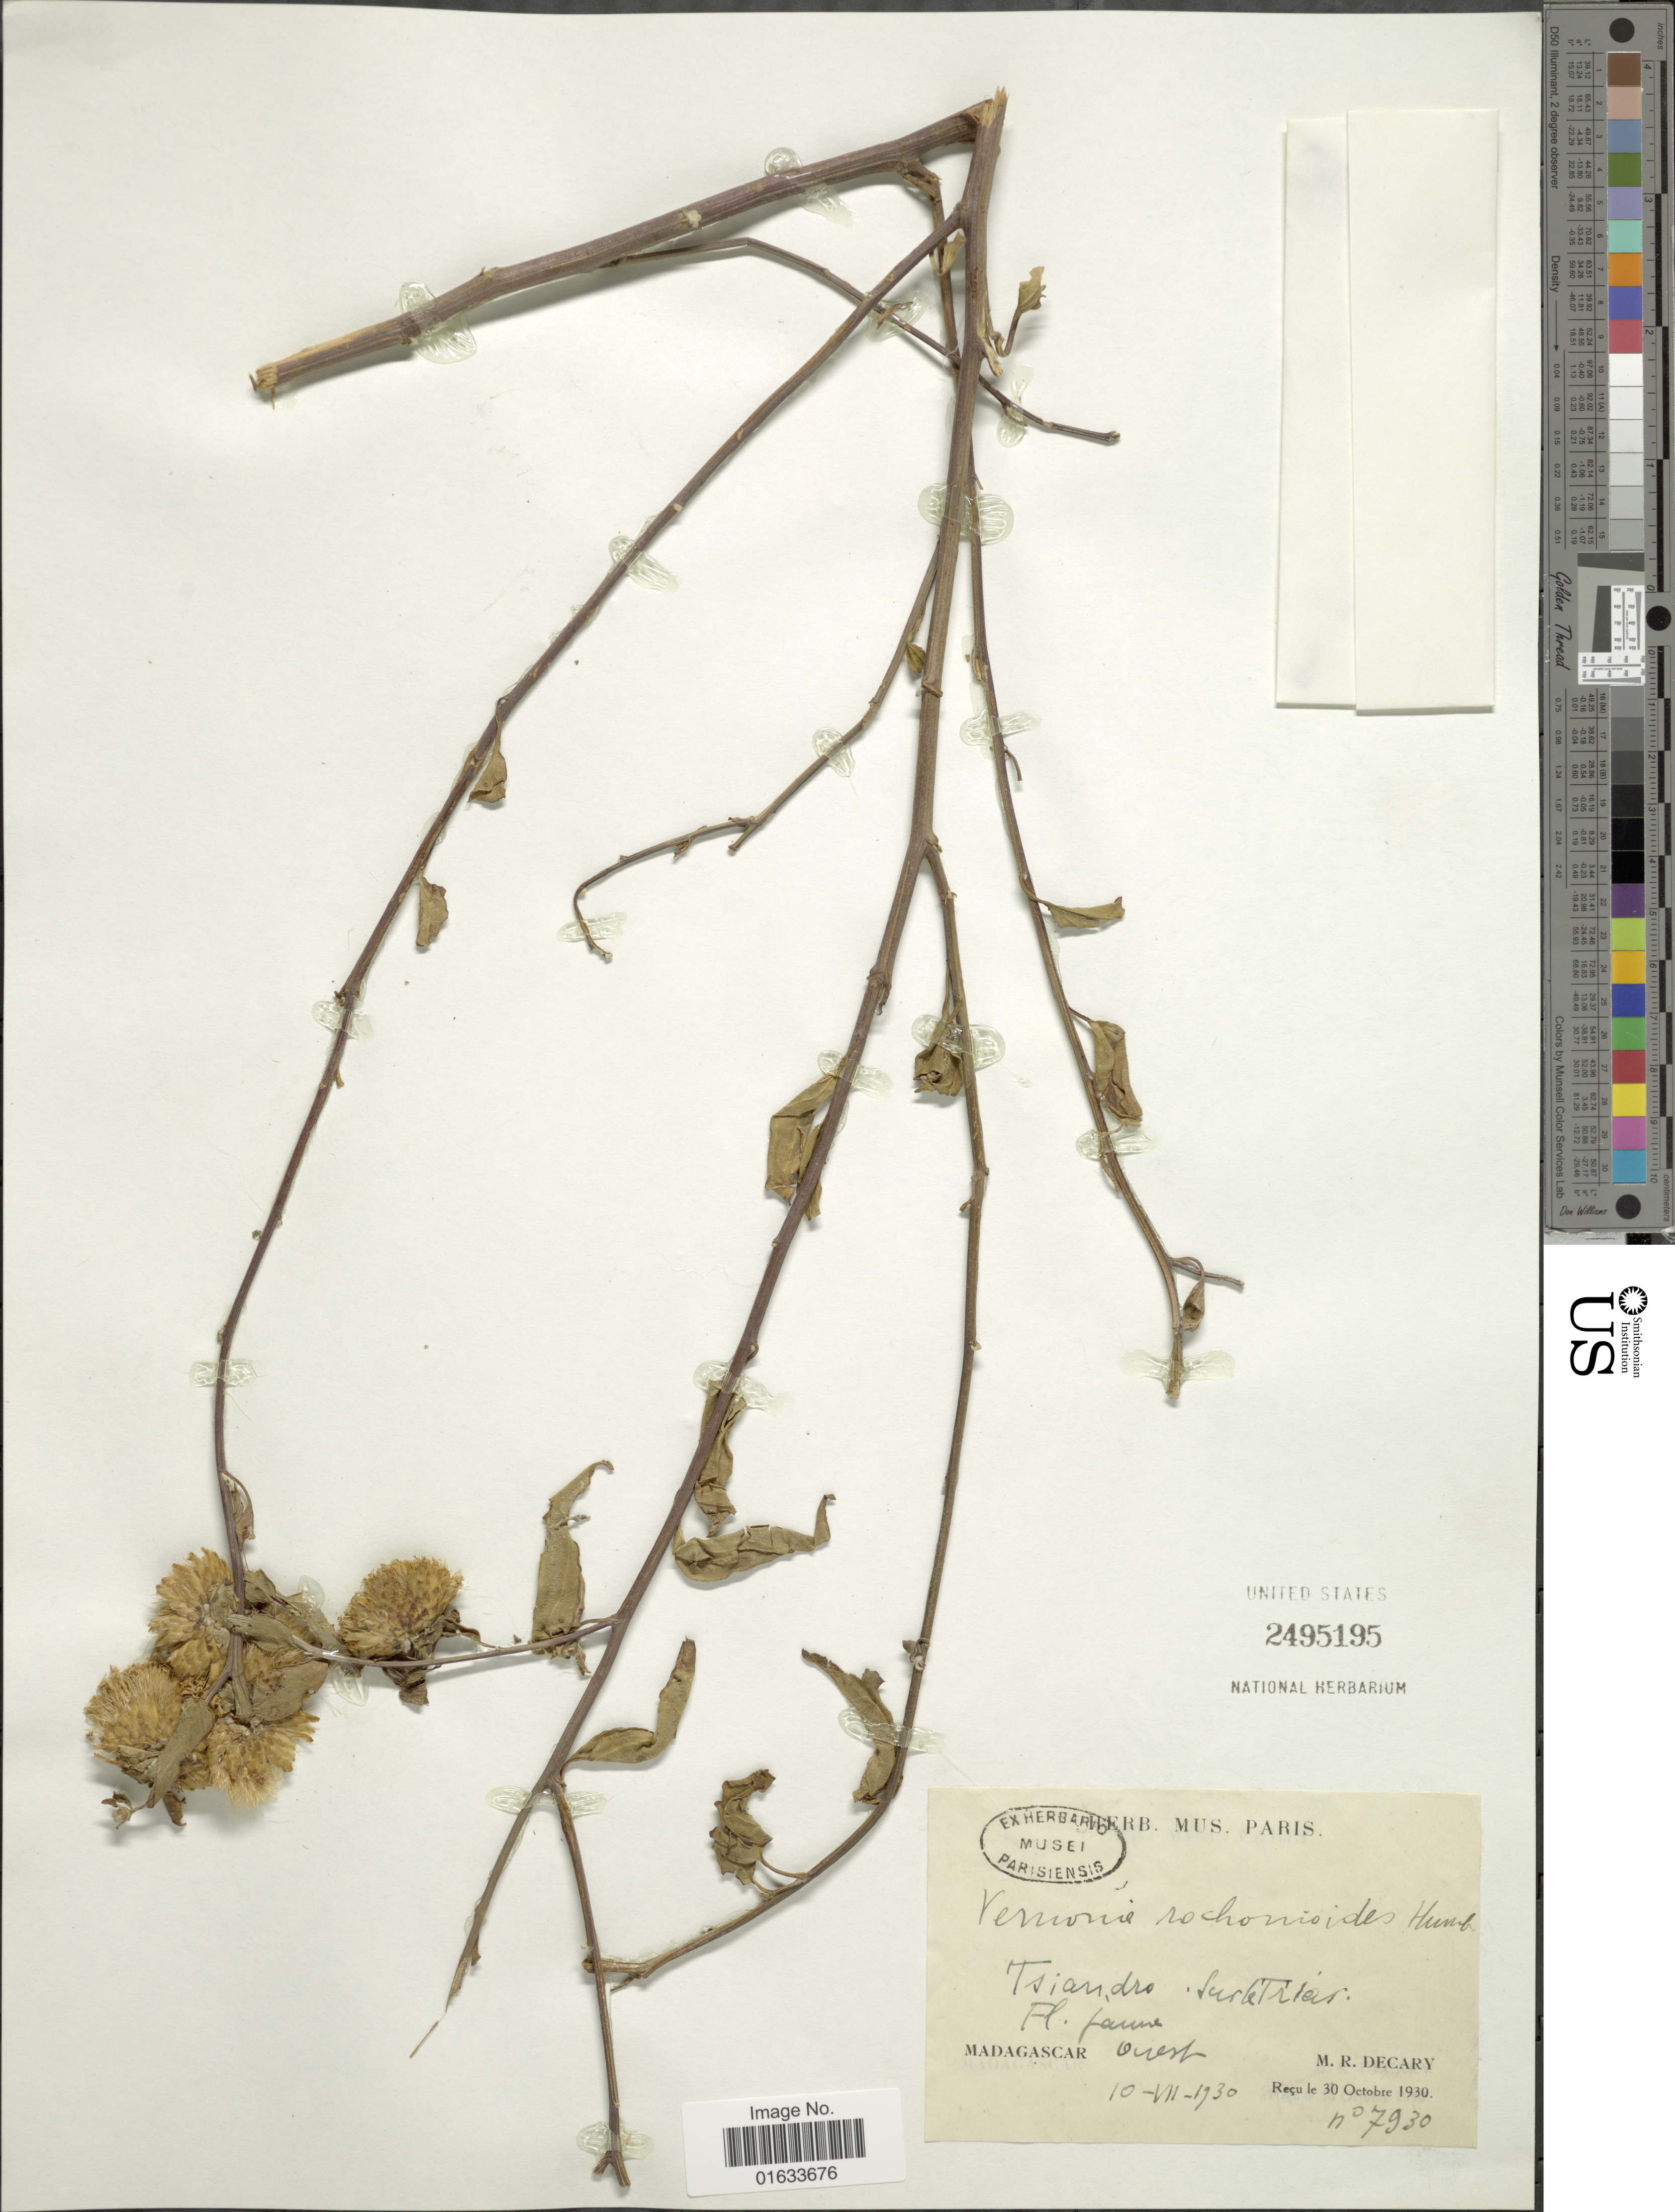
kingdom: Plantae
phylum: Tracheophyta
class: Magnoliopsida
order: Asterales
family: Asteraceae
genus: Distephanus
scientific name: Distephanus rochonioides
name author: (Humbert) H. Rob. & B. Kahn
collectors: R. Decary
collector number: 7930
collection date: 1930-07-10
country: Madagascar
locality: Tsiandro Sur le Trias.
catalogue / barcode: US 2495195